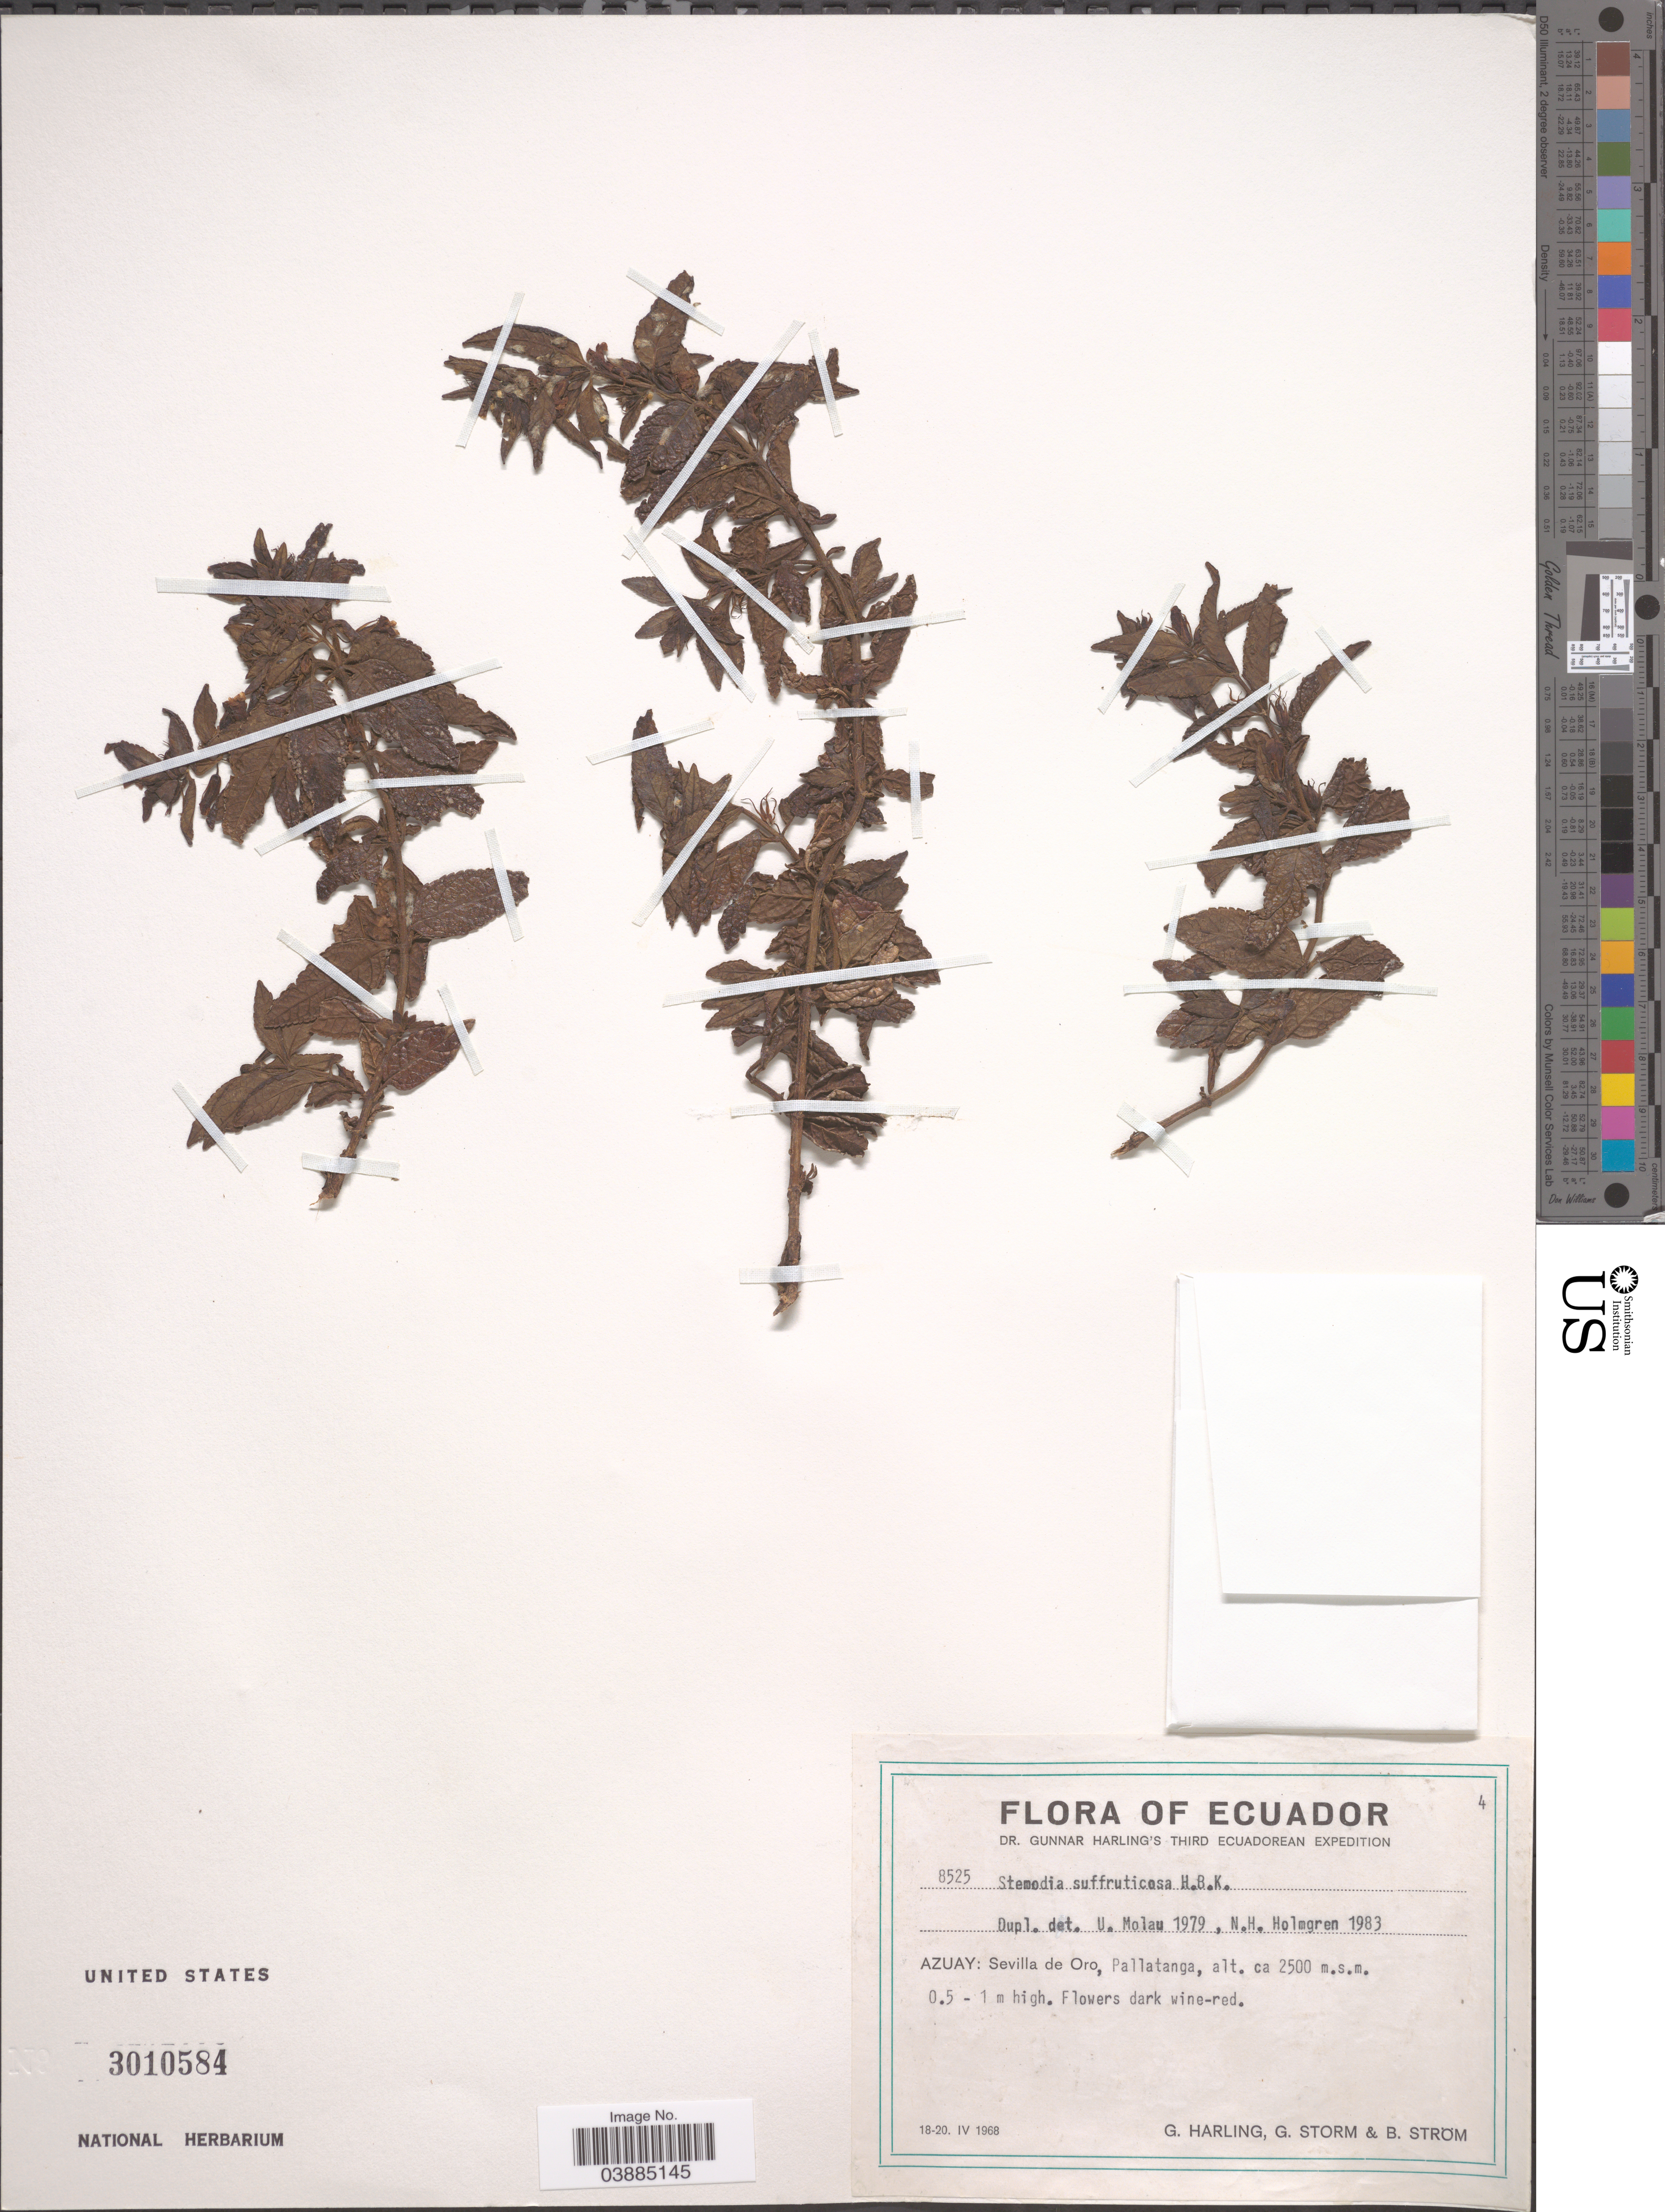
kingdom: Plantae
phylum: Tracheophyta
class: Magnoliopsida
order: Lamiales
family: Plantaginaceae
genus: Stemodia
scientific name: Stemodia suffruticosa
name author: Kunth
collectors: G. Harling, G. Storm & B. Ström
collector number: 8525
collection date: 1968-04-18/1968-04-20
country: Ecuador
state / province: Azuay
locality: Sevilla de Oro, Pallatanga.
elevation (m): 2500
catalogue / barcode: US 3010584